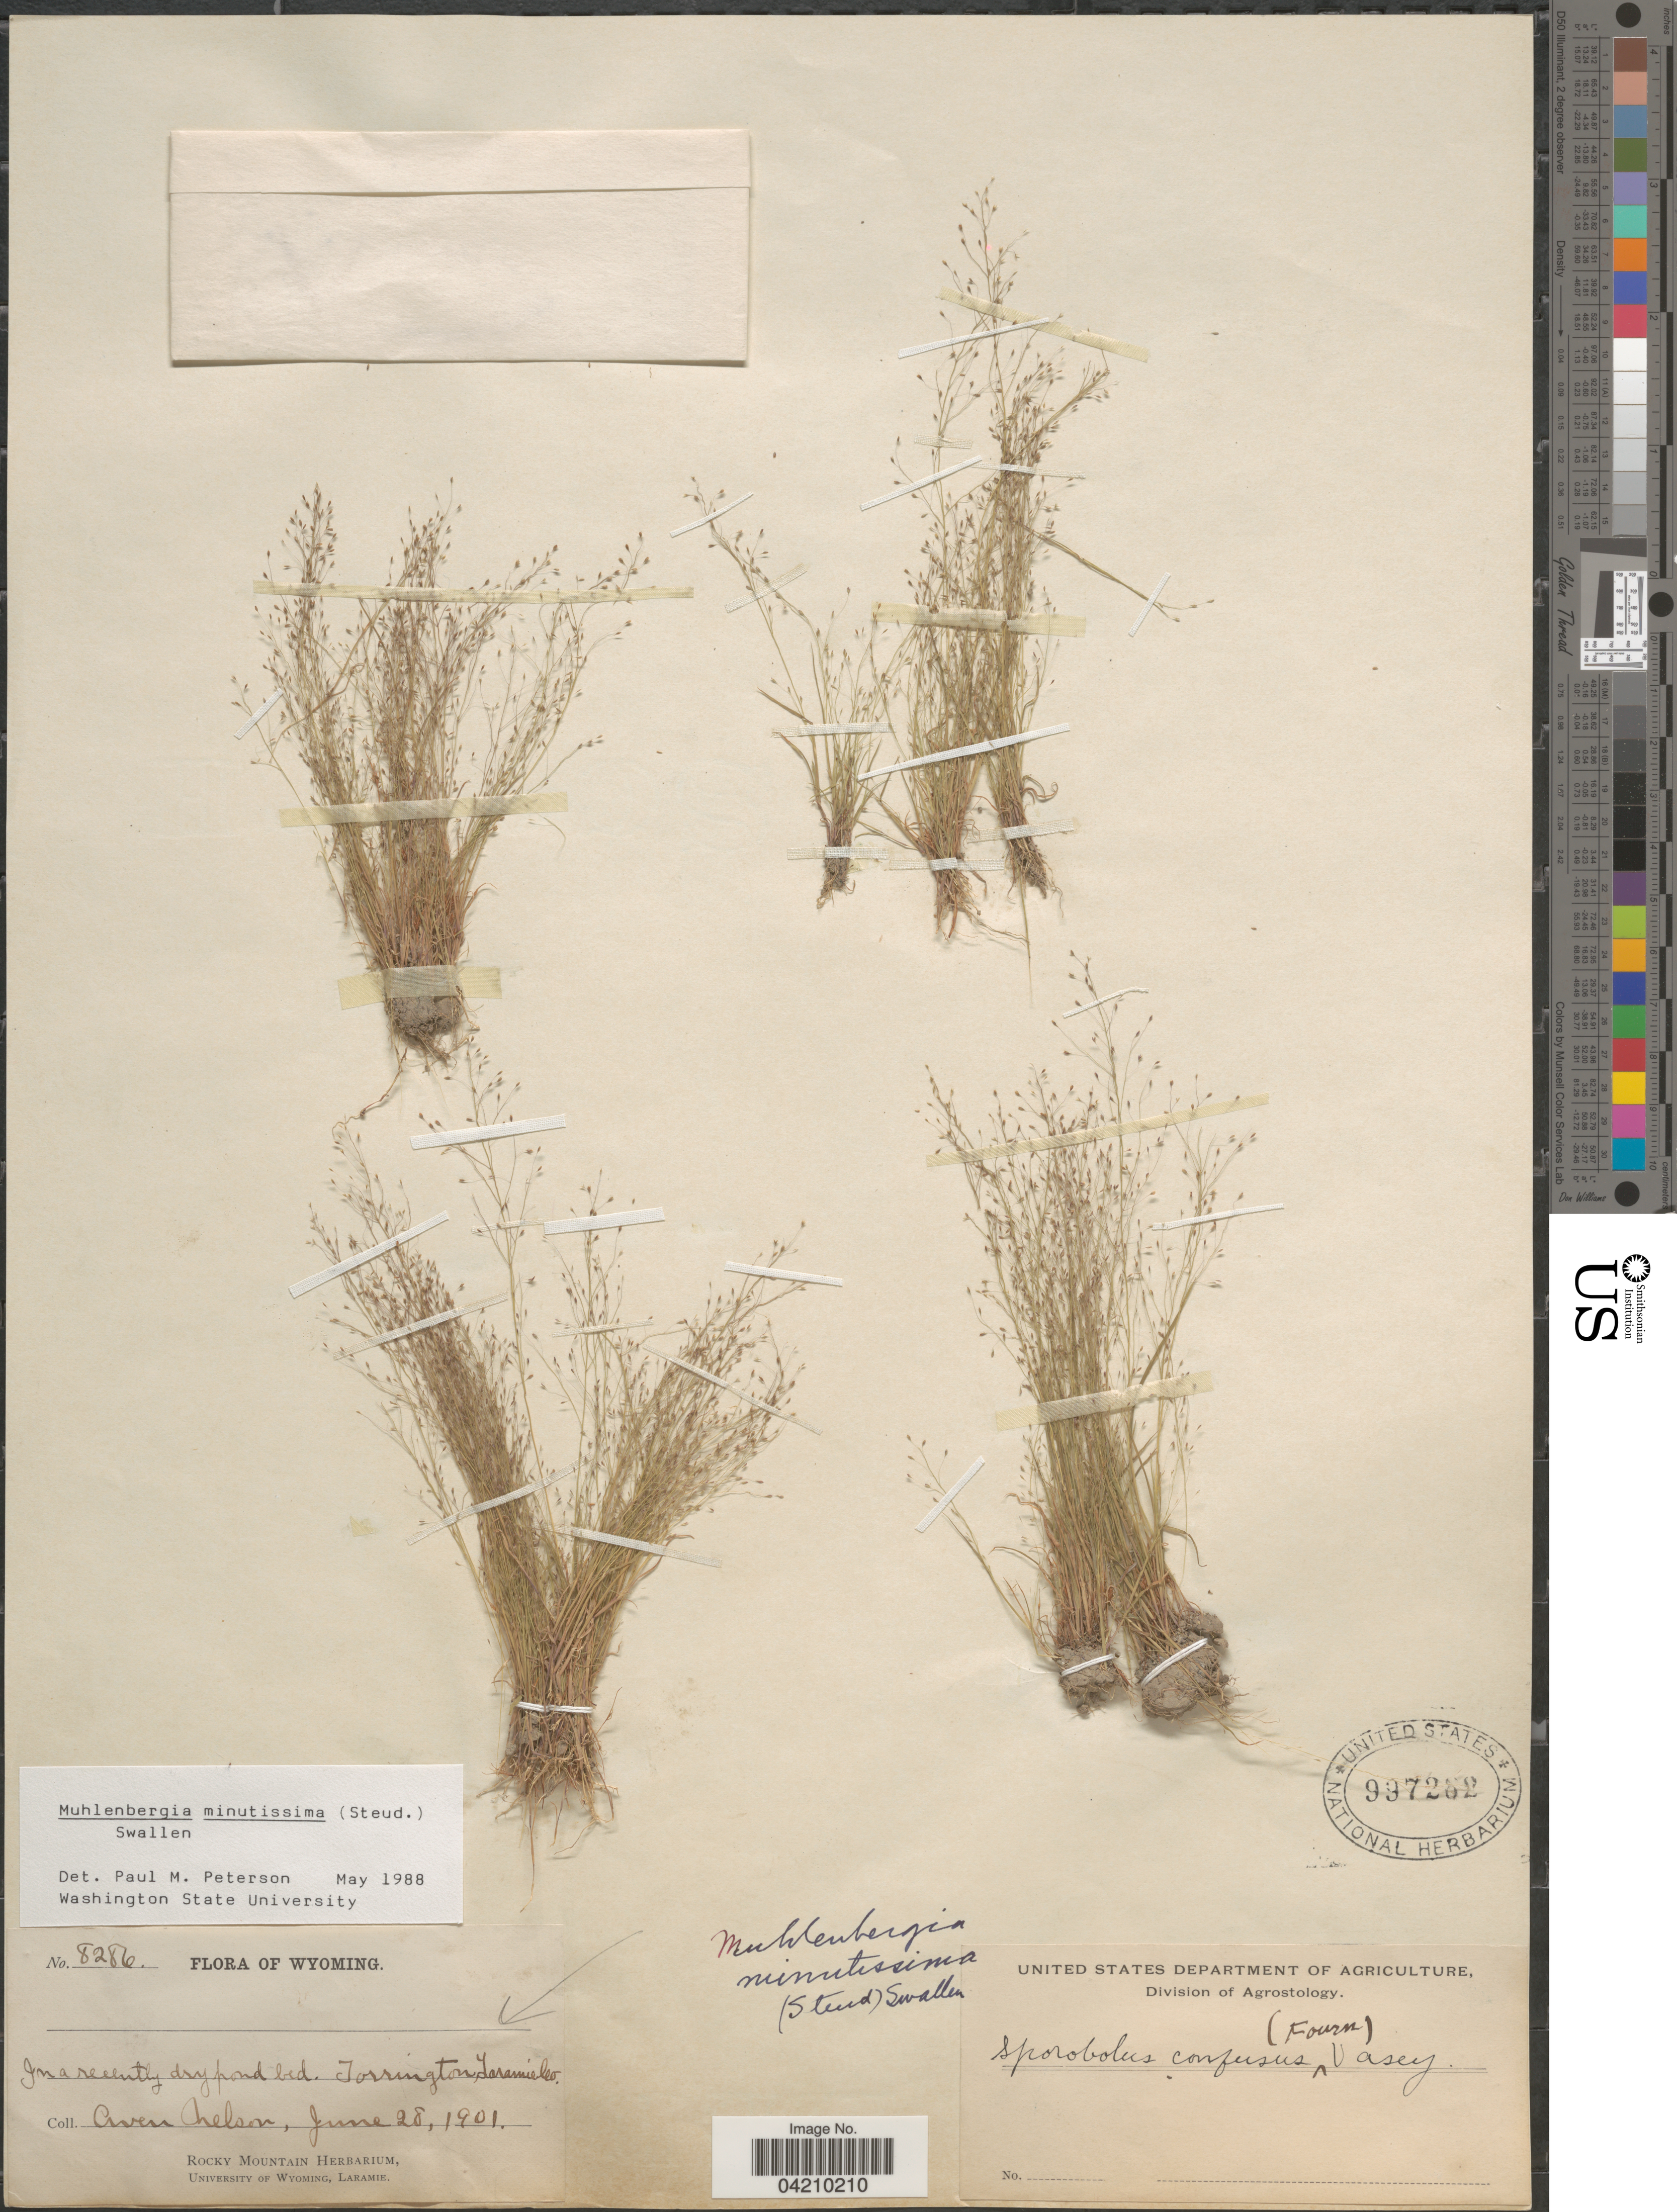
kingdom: Plantae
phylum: Tracheophyta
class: Liliopsida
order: Poales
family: Poaceae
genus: Muhlenbergia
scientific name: Muhlenbergia minutissima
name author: (Steud.) Swallen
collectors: A. Nelson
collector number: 8286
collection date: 1901-06-28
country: United States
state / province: Wyoming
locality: In a recently dry pond bed. Torrington, Laramie Co.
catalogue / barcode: US 997262